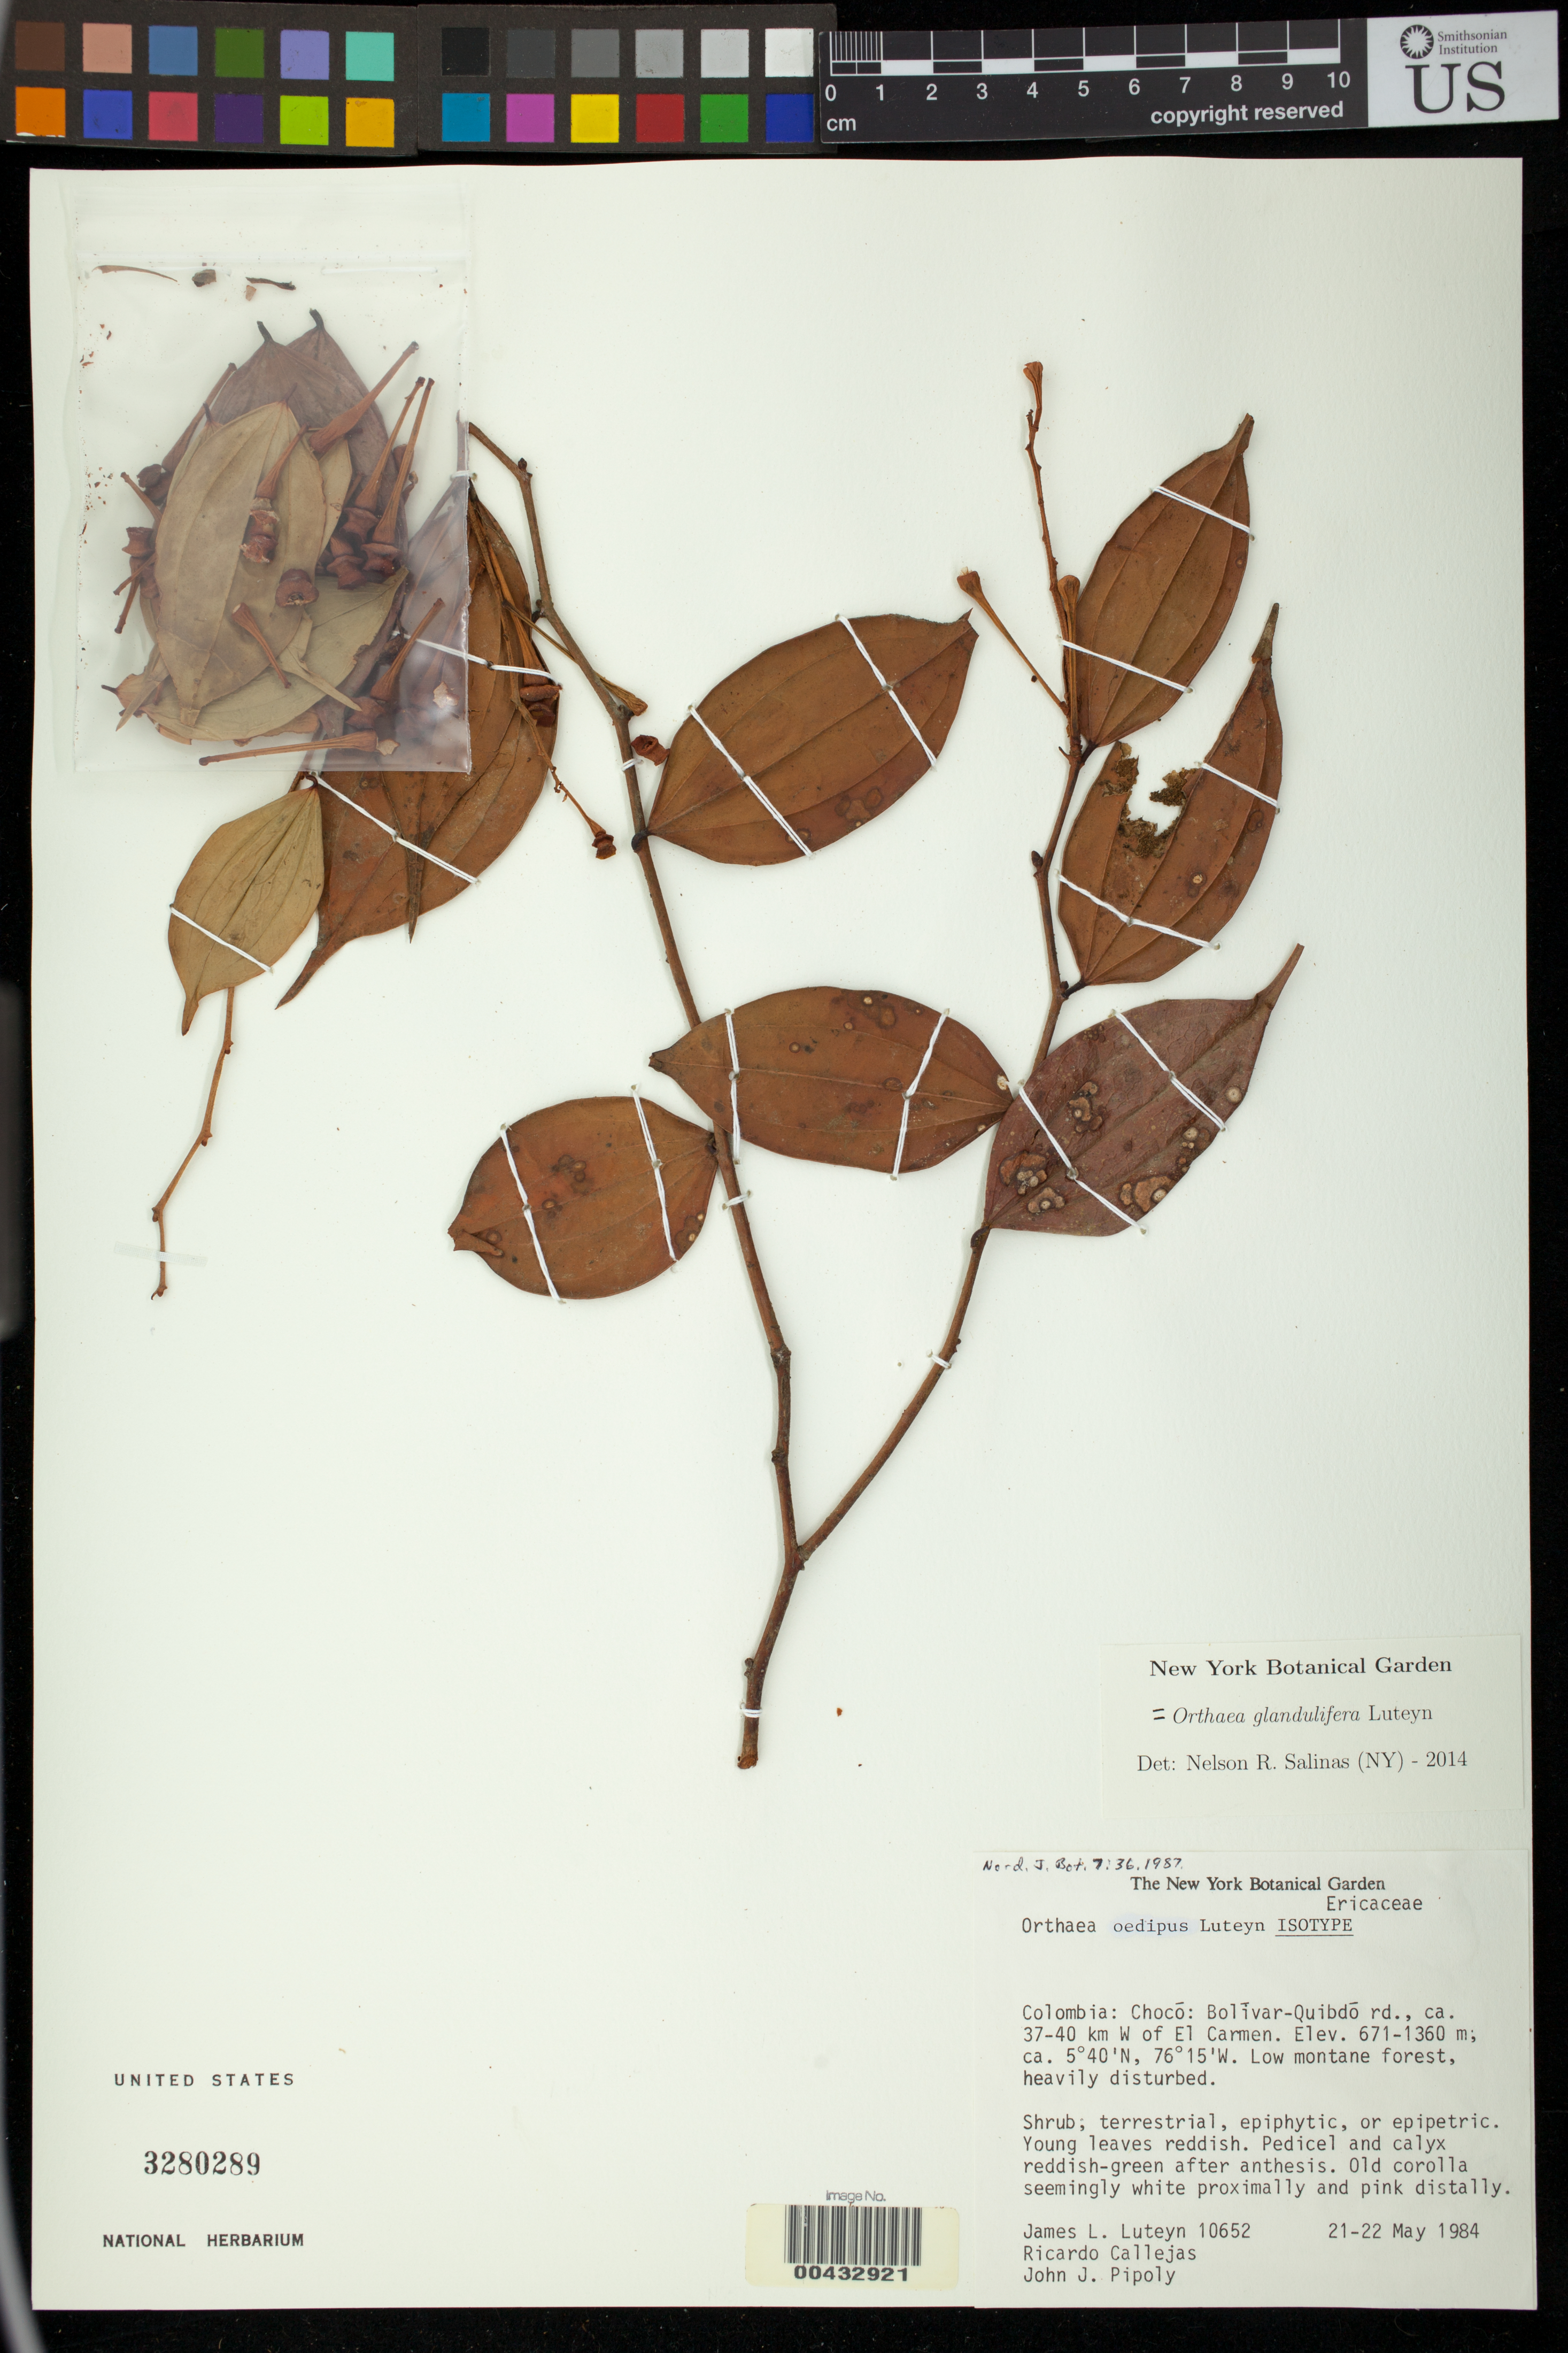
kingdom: Plantae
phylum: Tracheophyta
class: Magnoliopsida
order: Ericales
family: Ericaceae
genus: Orthaea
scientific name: Orthaea oedipus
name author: Luteyn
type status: Isotype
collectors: J. L. Luteyn, R. Callejas & J. J. Pipoly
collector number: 10652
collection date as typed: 21 May 1984 to 22 May 1984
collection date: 1984-05-21/1984-05-22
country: Colombia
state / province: Chocó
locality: Bolivar-Quibdo road, ca. 37-0 km W of el Carmen.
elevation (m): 671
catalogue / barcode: US 3280289